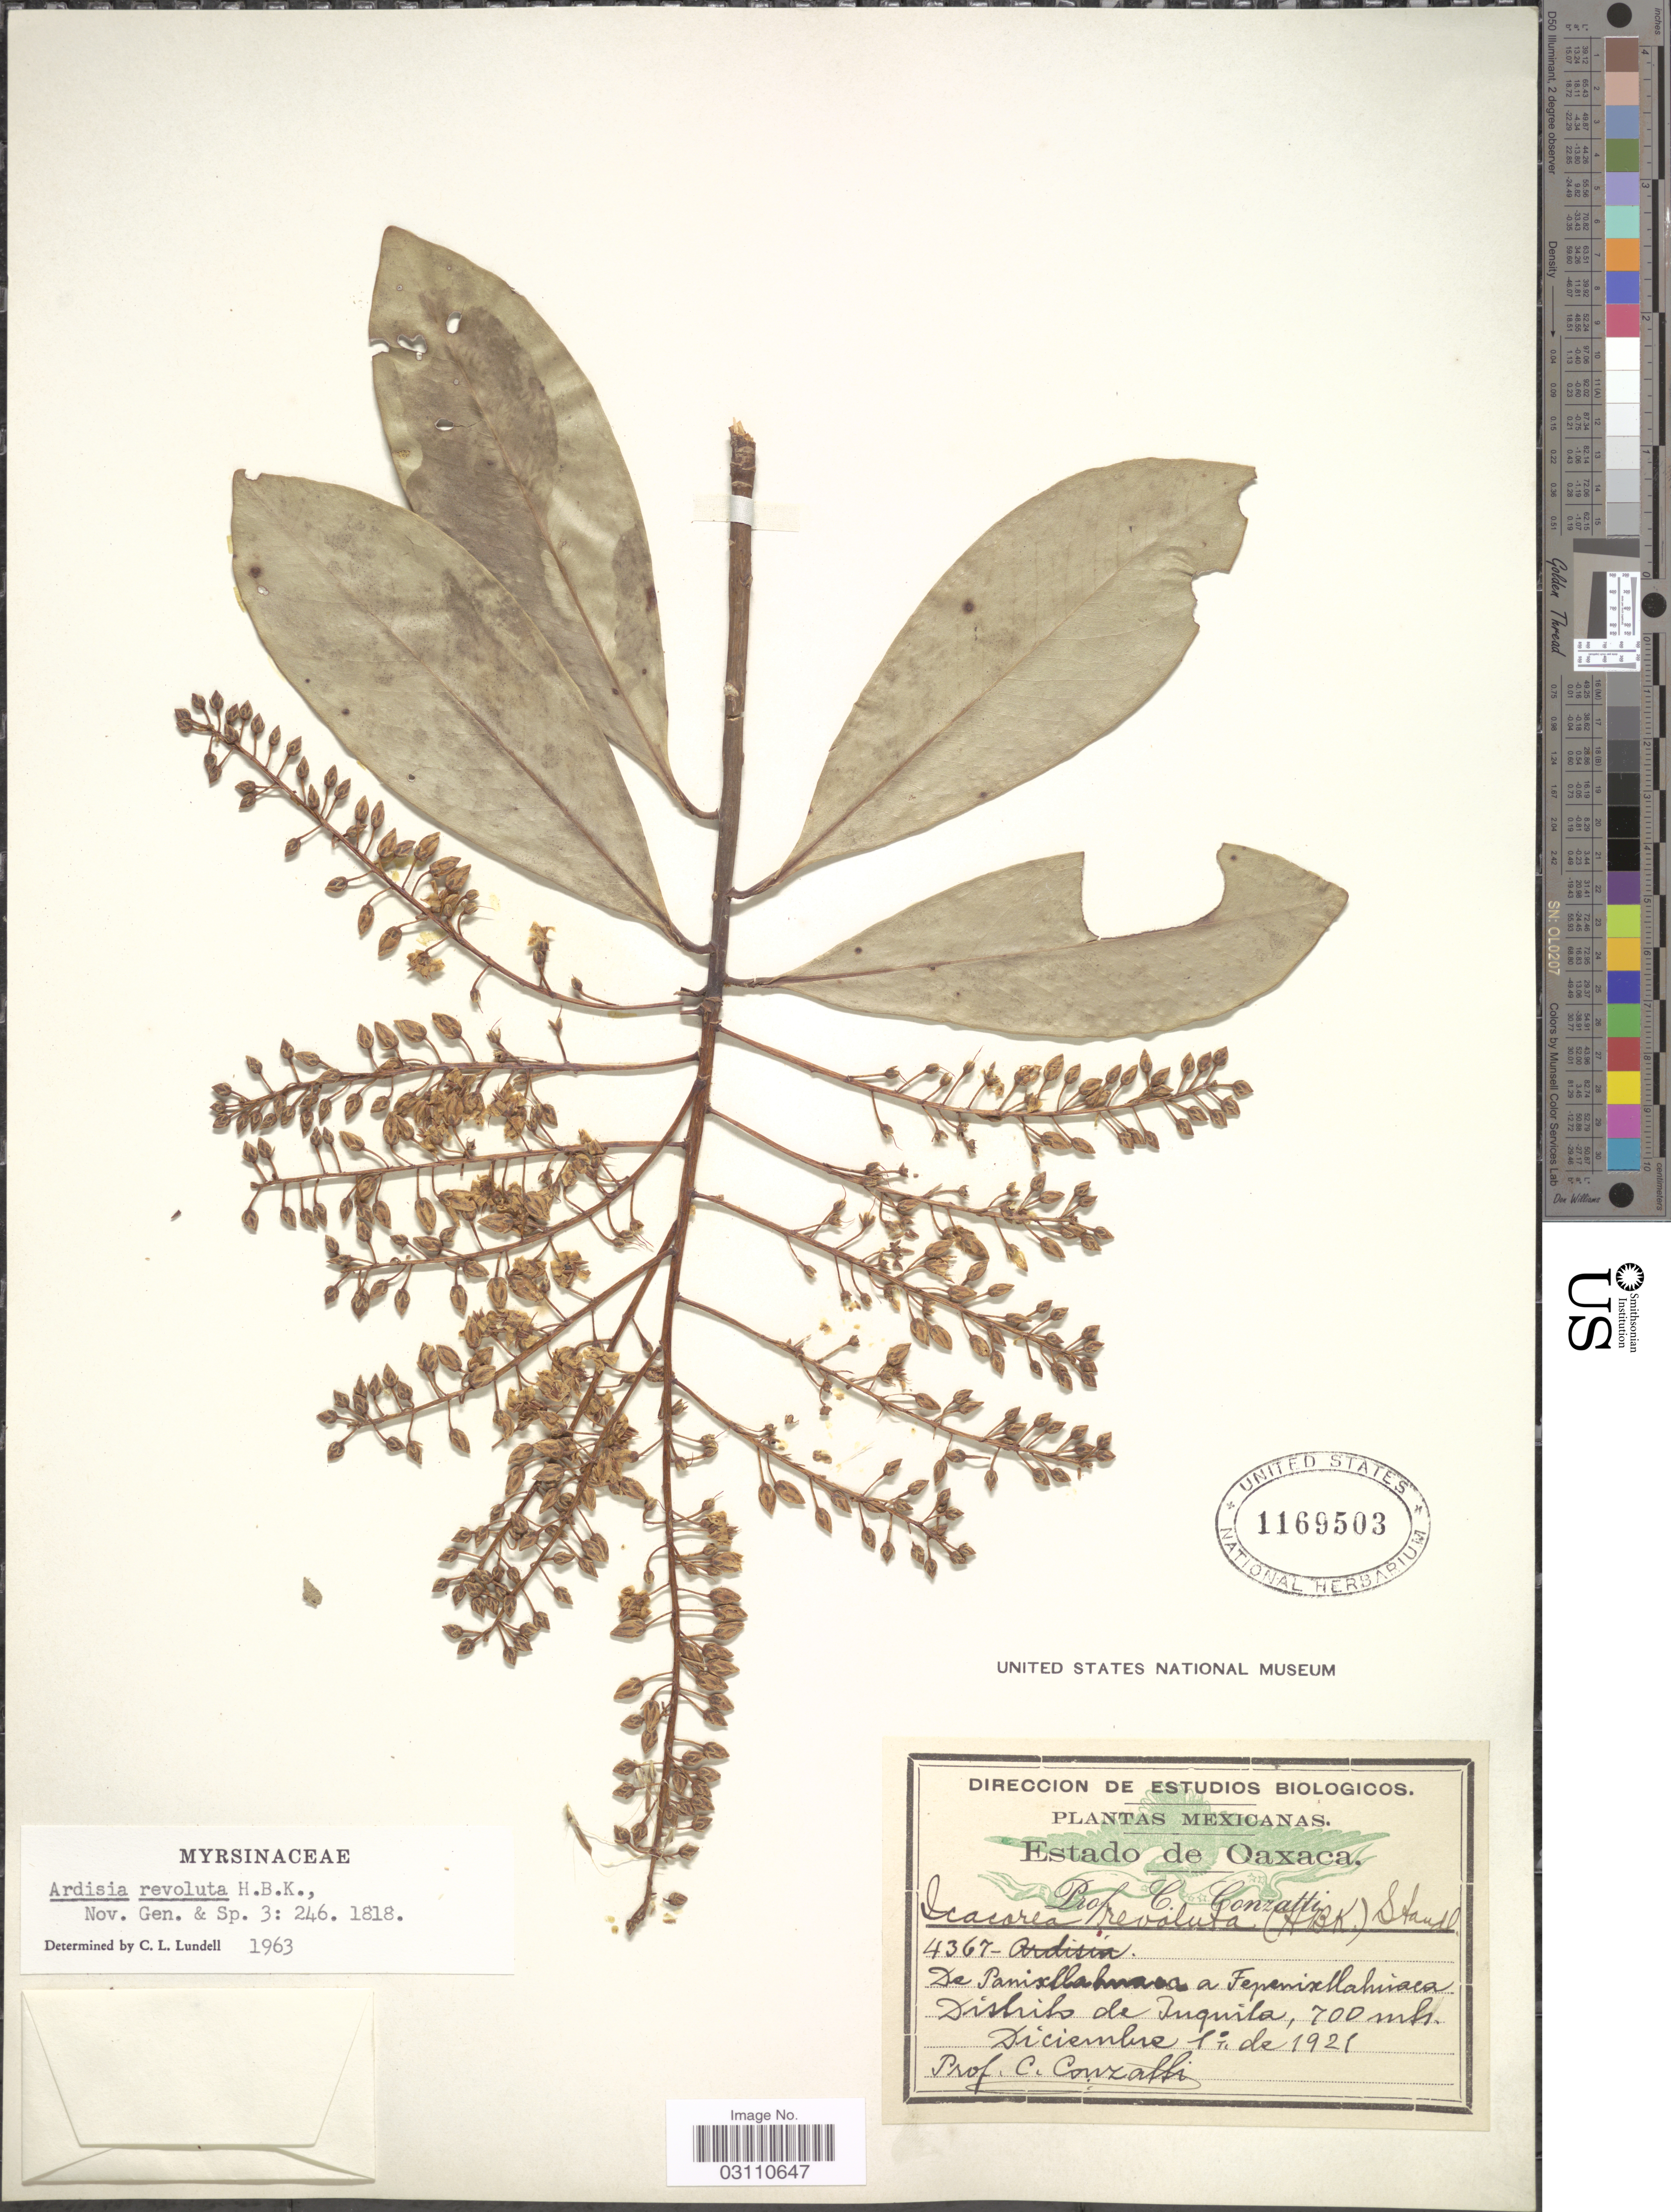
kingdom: Plantae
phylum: Tracheophyta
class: Magnoliopsida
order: Ericales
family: Primulaceae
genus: Ardisia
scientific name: Ardisia revoluta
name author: Kunth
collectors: C. Conzatti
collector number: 4367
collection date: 1921-12-01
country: Mexico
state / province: Oaxaca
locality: De Panixtlahuaca a Tepenixtlahuàca. Distrito de Juquila.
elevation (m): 700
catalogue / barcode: US 1169503